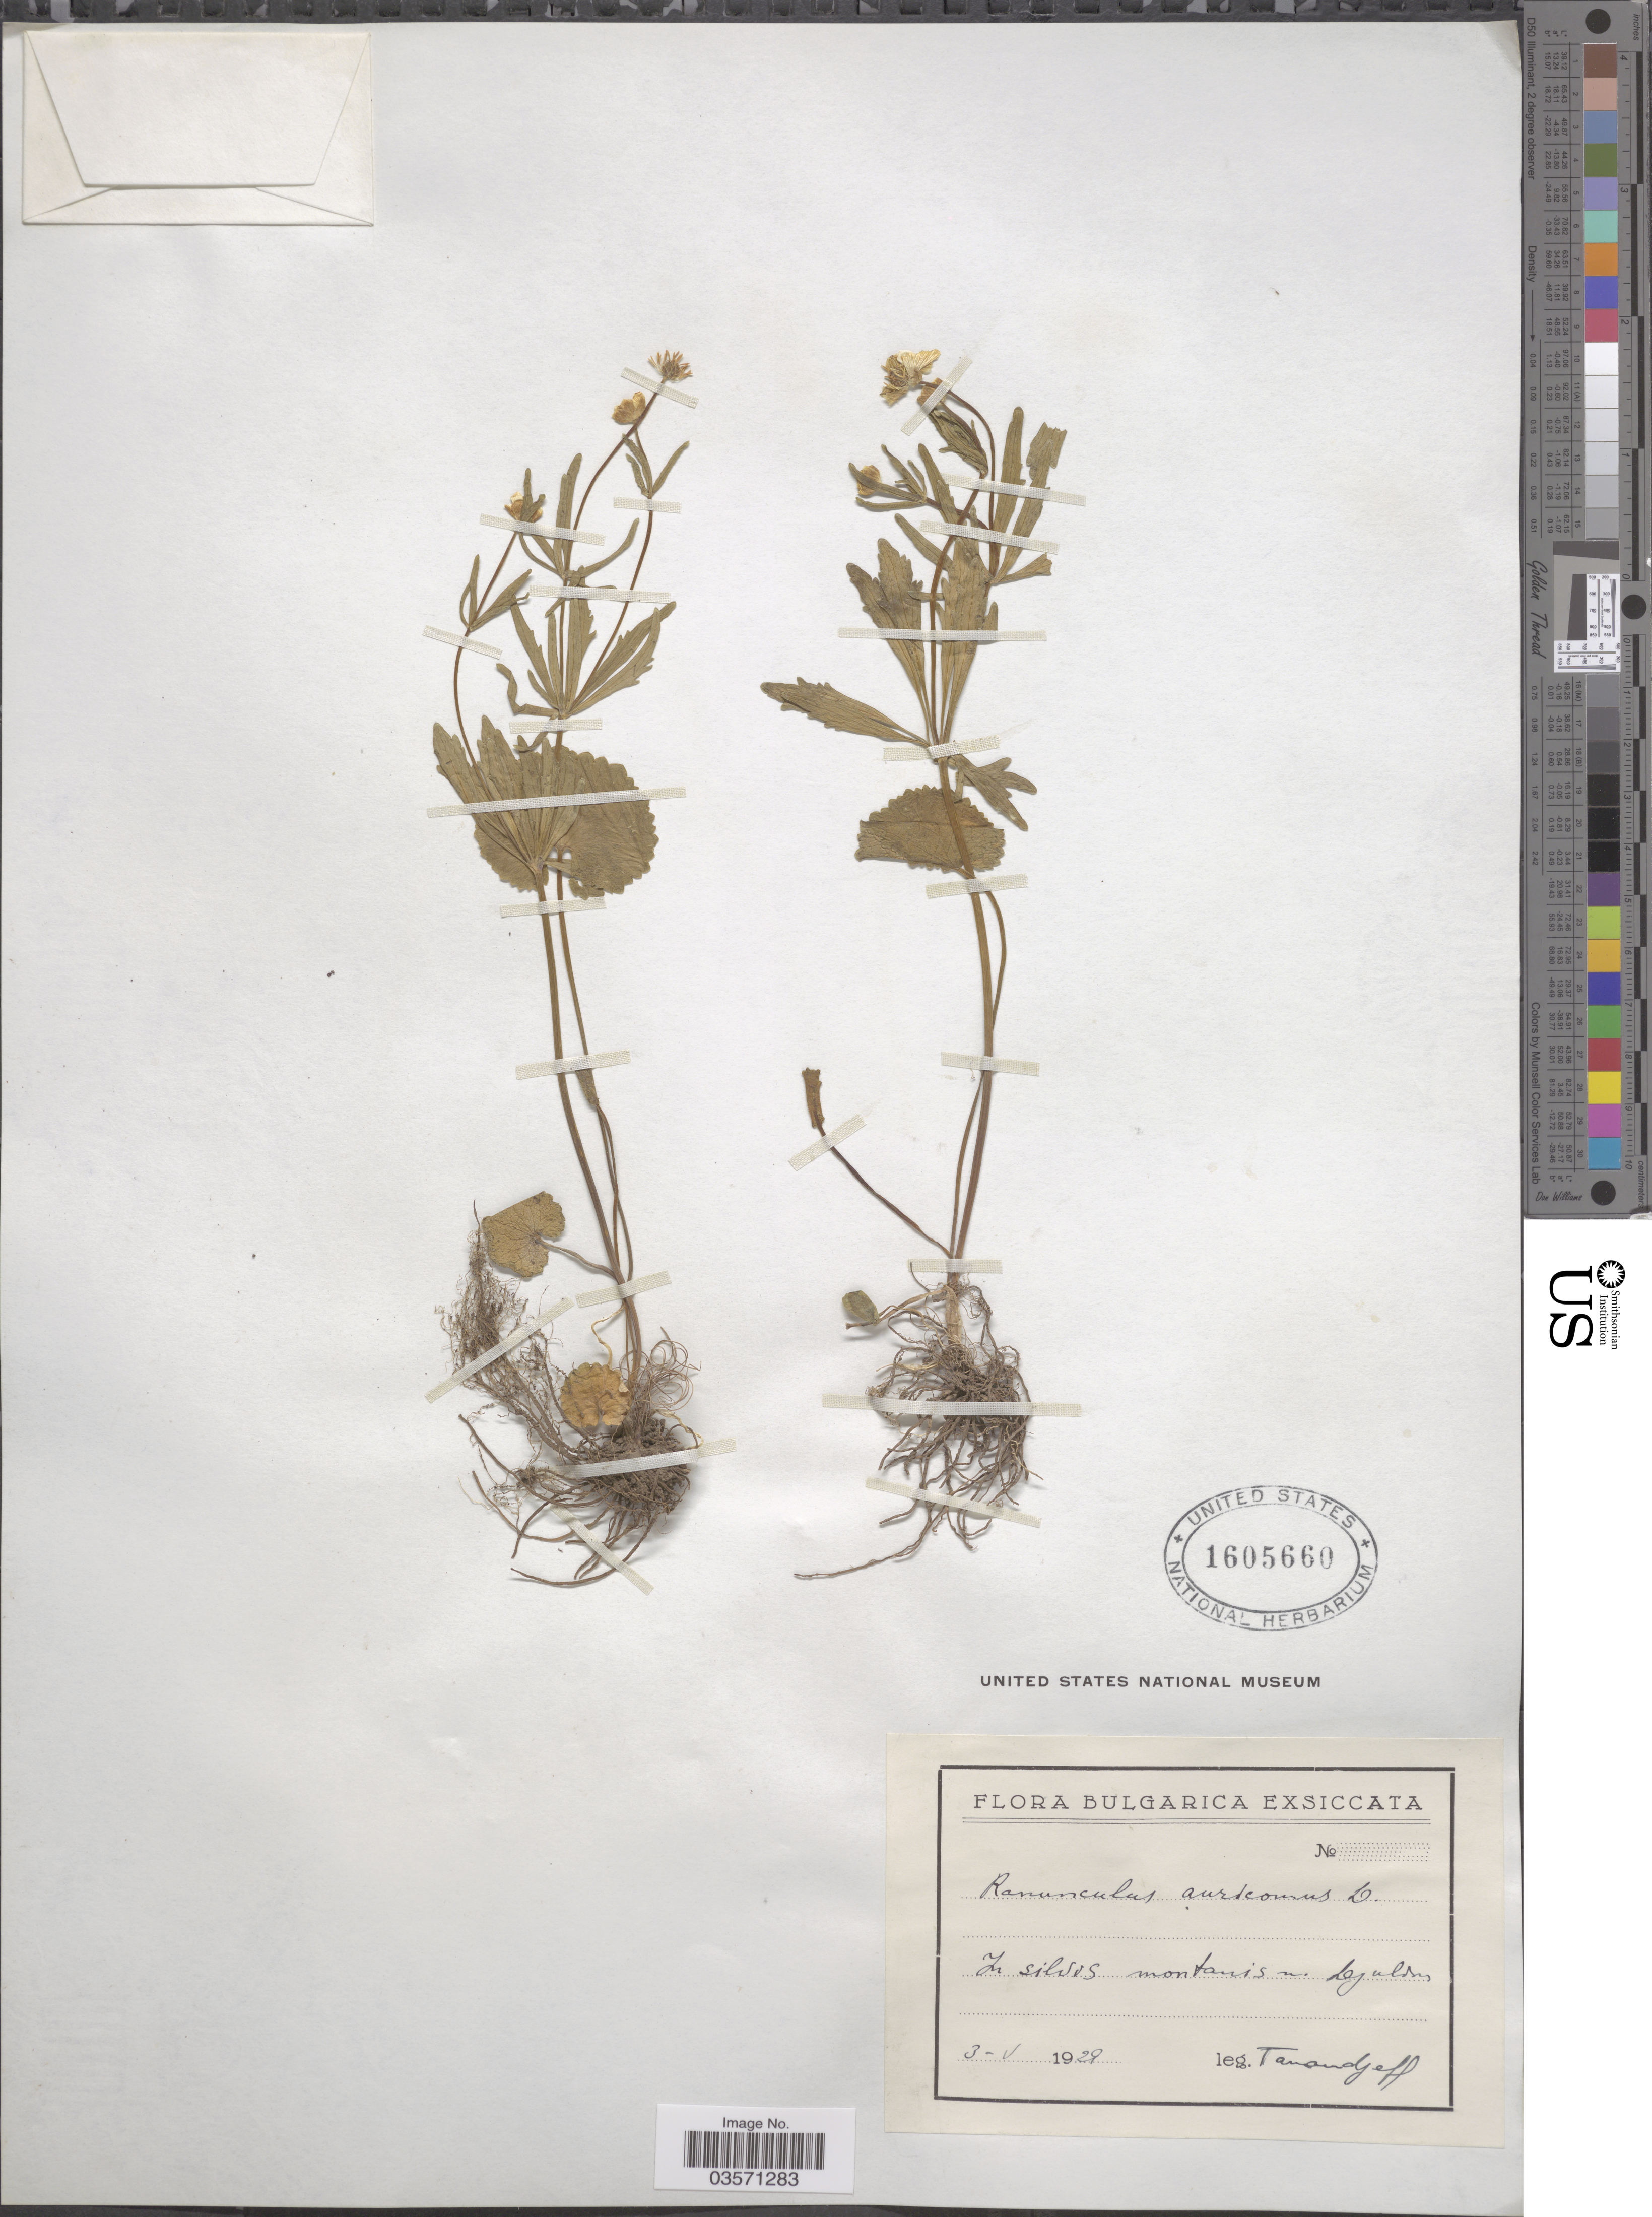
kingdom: Plantae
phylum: Tracheophyta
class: Magnoliopsida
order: Ranunculales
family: Ranunculaceae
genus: Ranunculus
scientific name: Ranunculus auricomus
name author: L.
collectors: -. Tamandjeff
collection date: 1929-05-03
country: Bulgaria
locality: In silvis montanis n. Djulden [interpreted].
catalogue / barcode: US 1605660